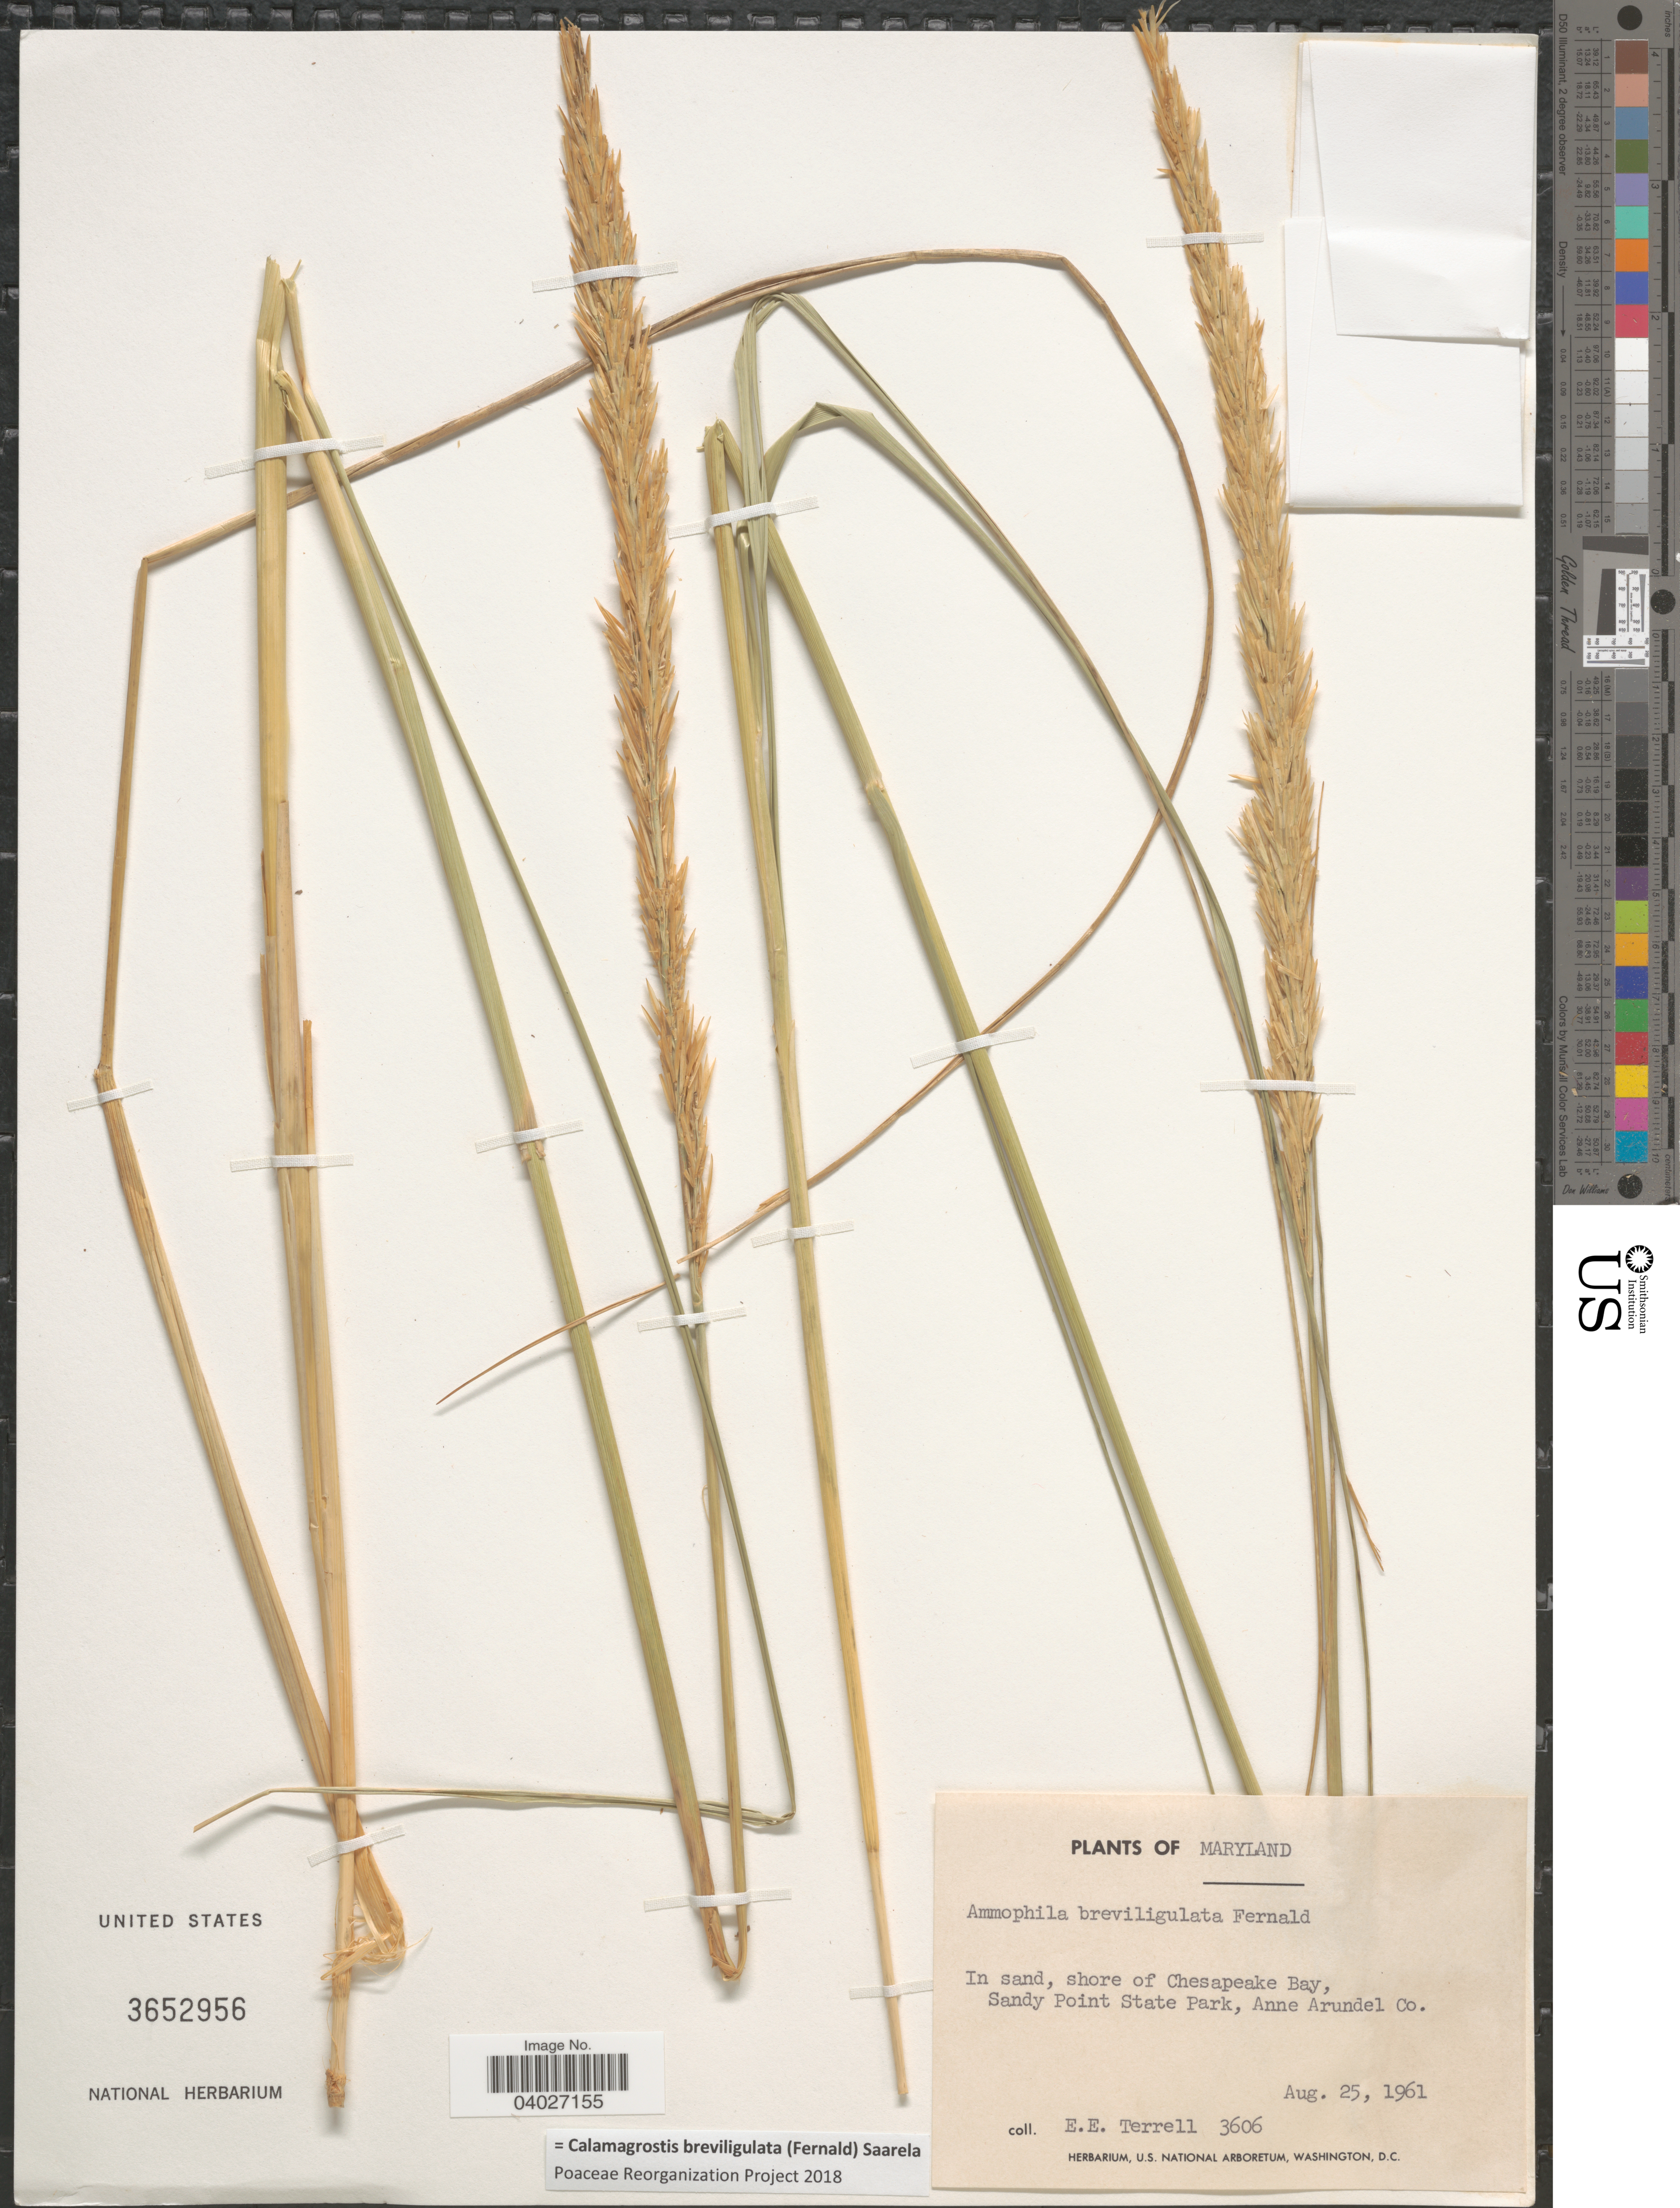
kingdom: Plantae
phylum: Tracheophyta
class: Liliopsida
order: Poales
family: Poaceae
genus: Calamagrostis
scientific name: Calamagrostis breviligulata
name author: (Fernald) Saarela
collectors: E. E. Terrell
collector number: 3606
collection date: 1961-08-25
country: United States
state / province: Maryland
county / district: Anne Arundel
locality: In sand, shore of Chesapeake Bay, Sandy Point State Park, Anne Arundel Co.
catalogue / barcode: US 3652956